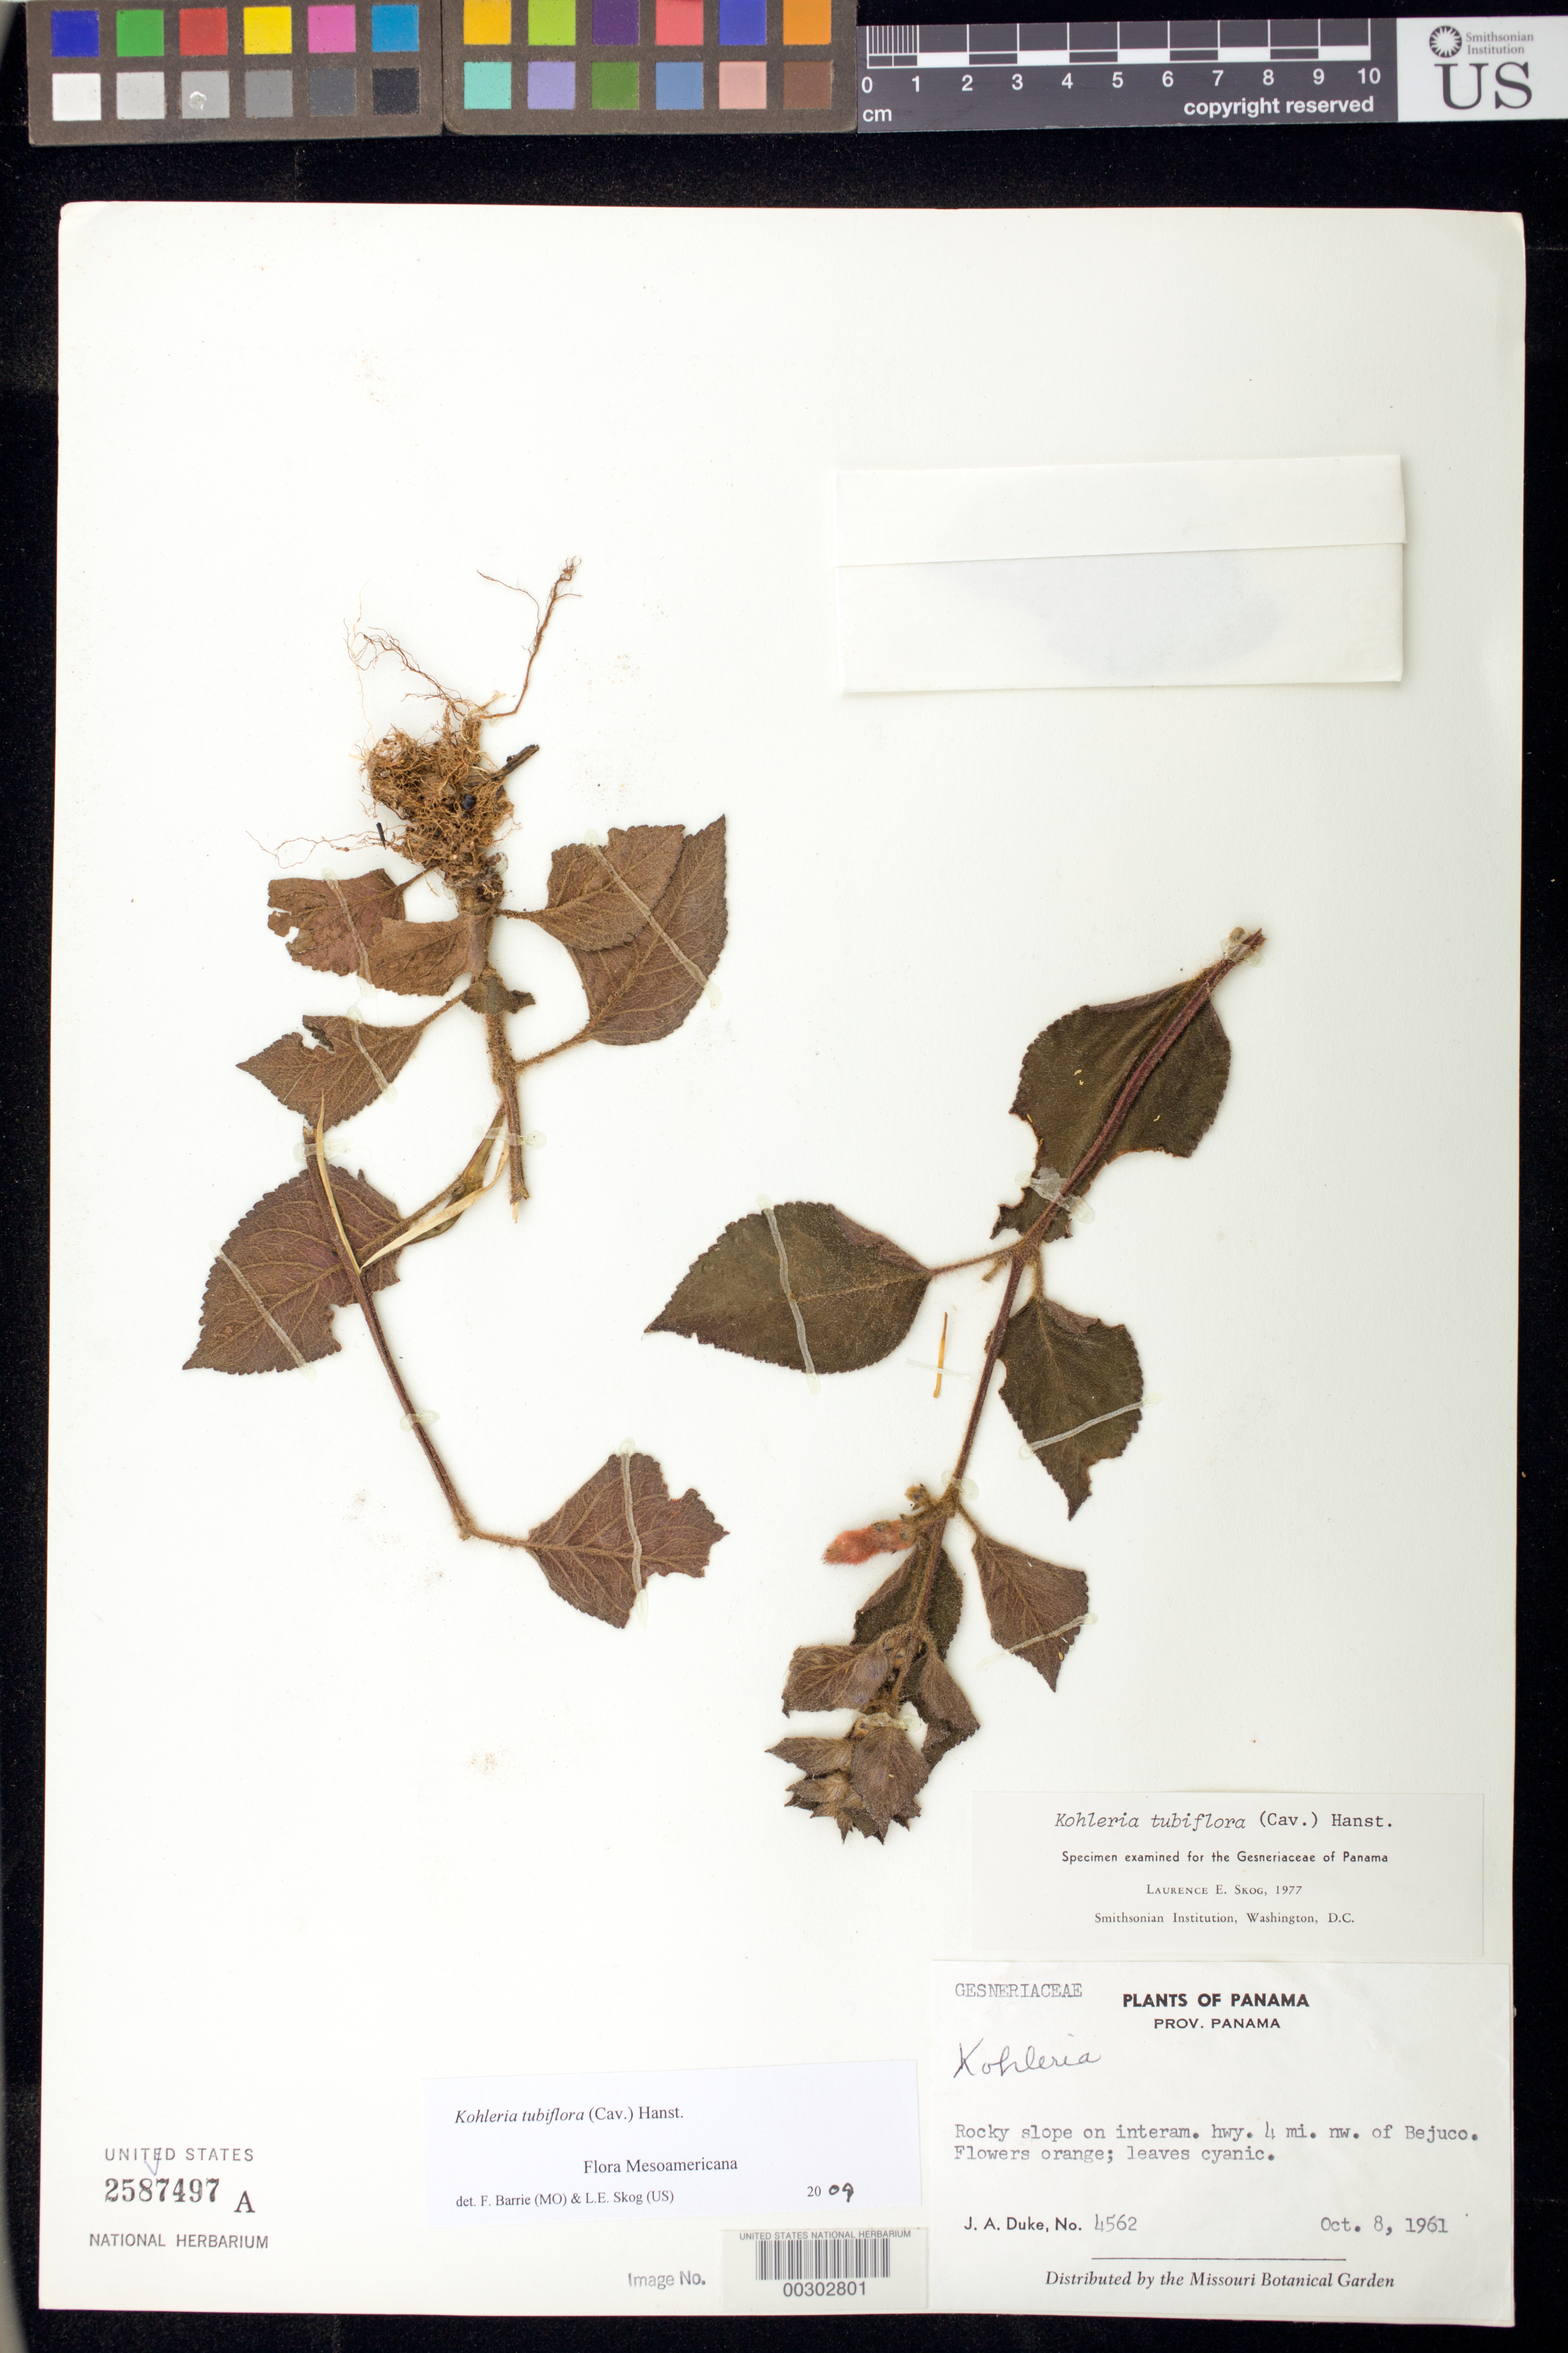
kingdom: Plantae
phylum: Tracheophyta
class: Magnoliopsida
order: Lamiales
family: Gesneriaceae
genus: Kohleria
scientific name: Kohleria tubiflora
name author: (Cav.) Hanst.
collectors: J. A. Duke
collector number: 4562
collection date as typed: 08 Oct 1961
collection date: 1961-10-08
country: Panama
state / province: Panamá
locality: Rocky slope on Interam hwy 4 mi NW of Bejuco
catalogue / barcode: US 2587497A